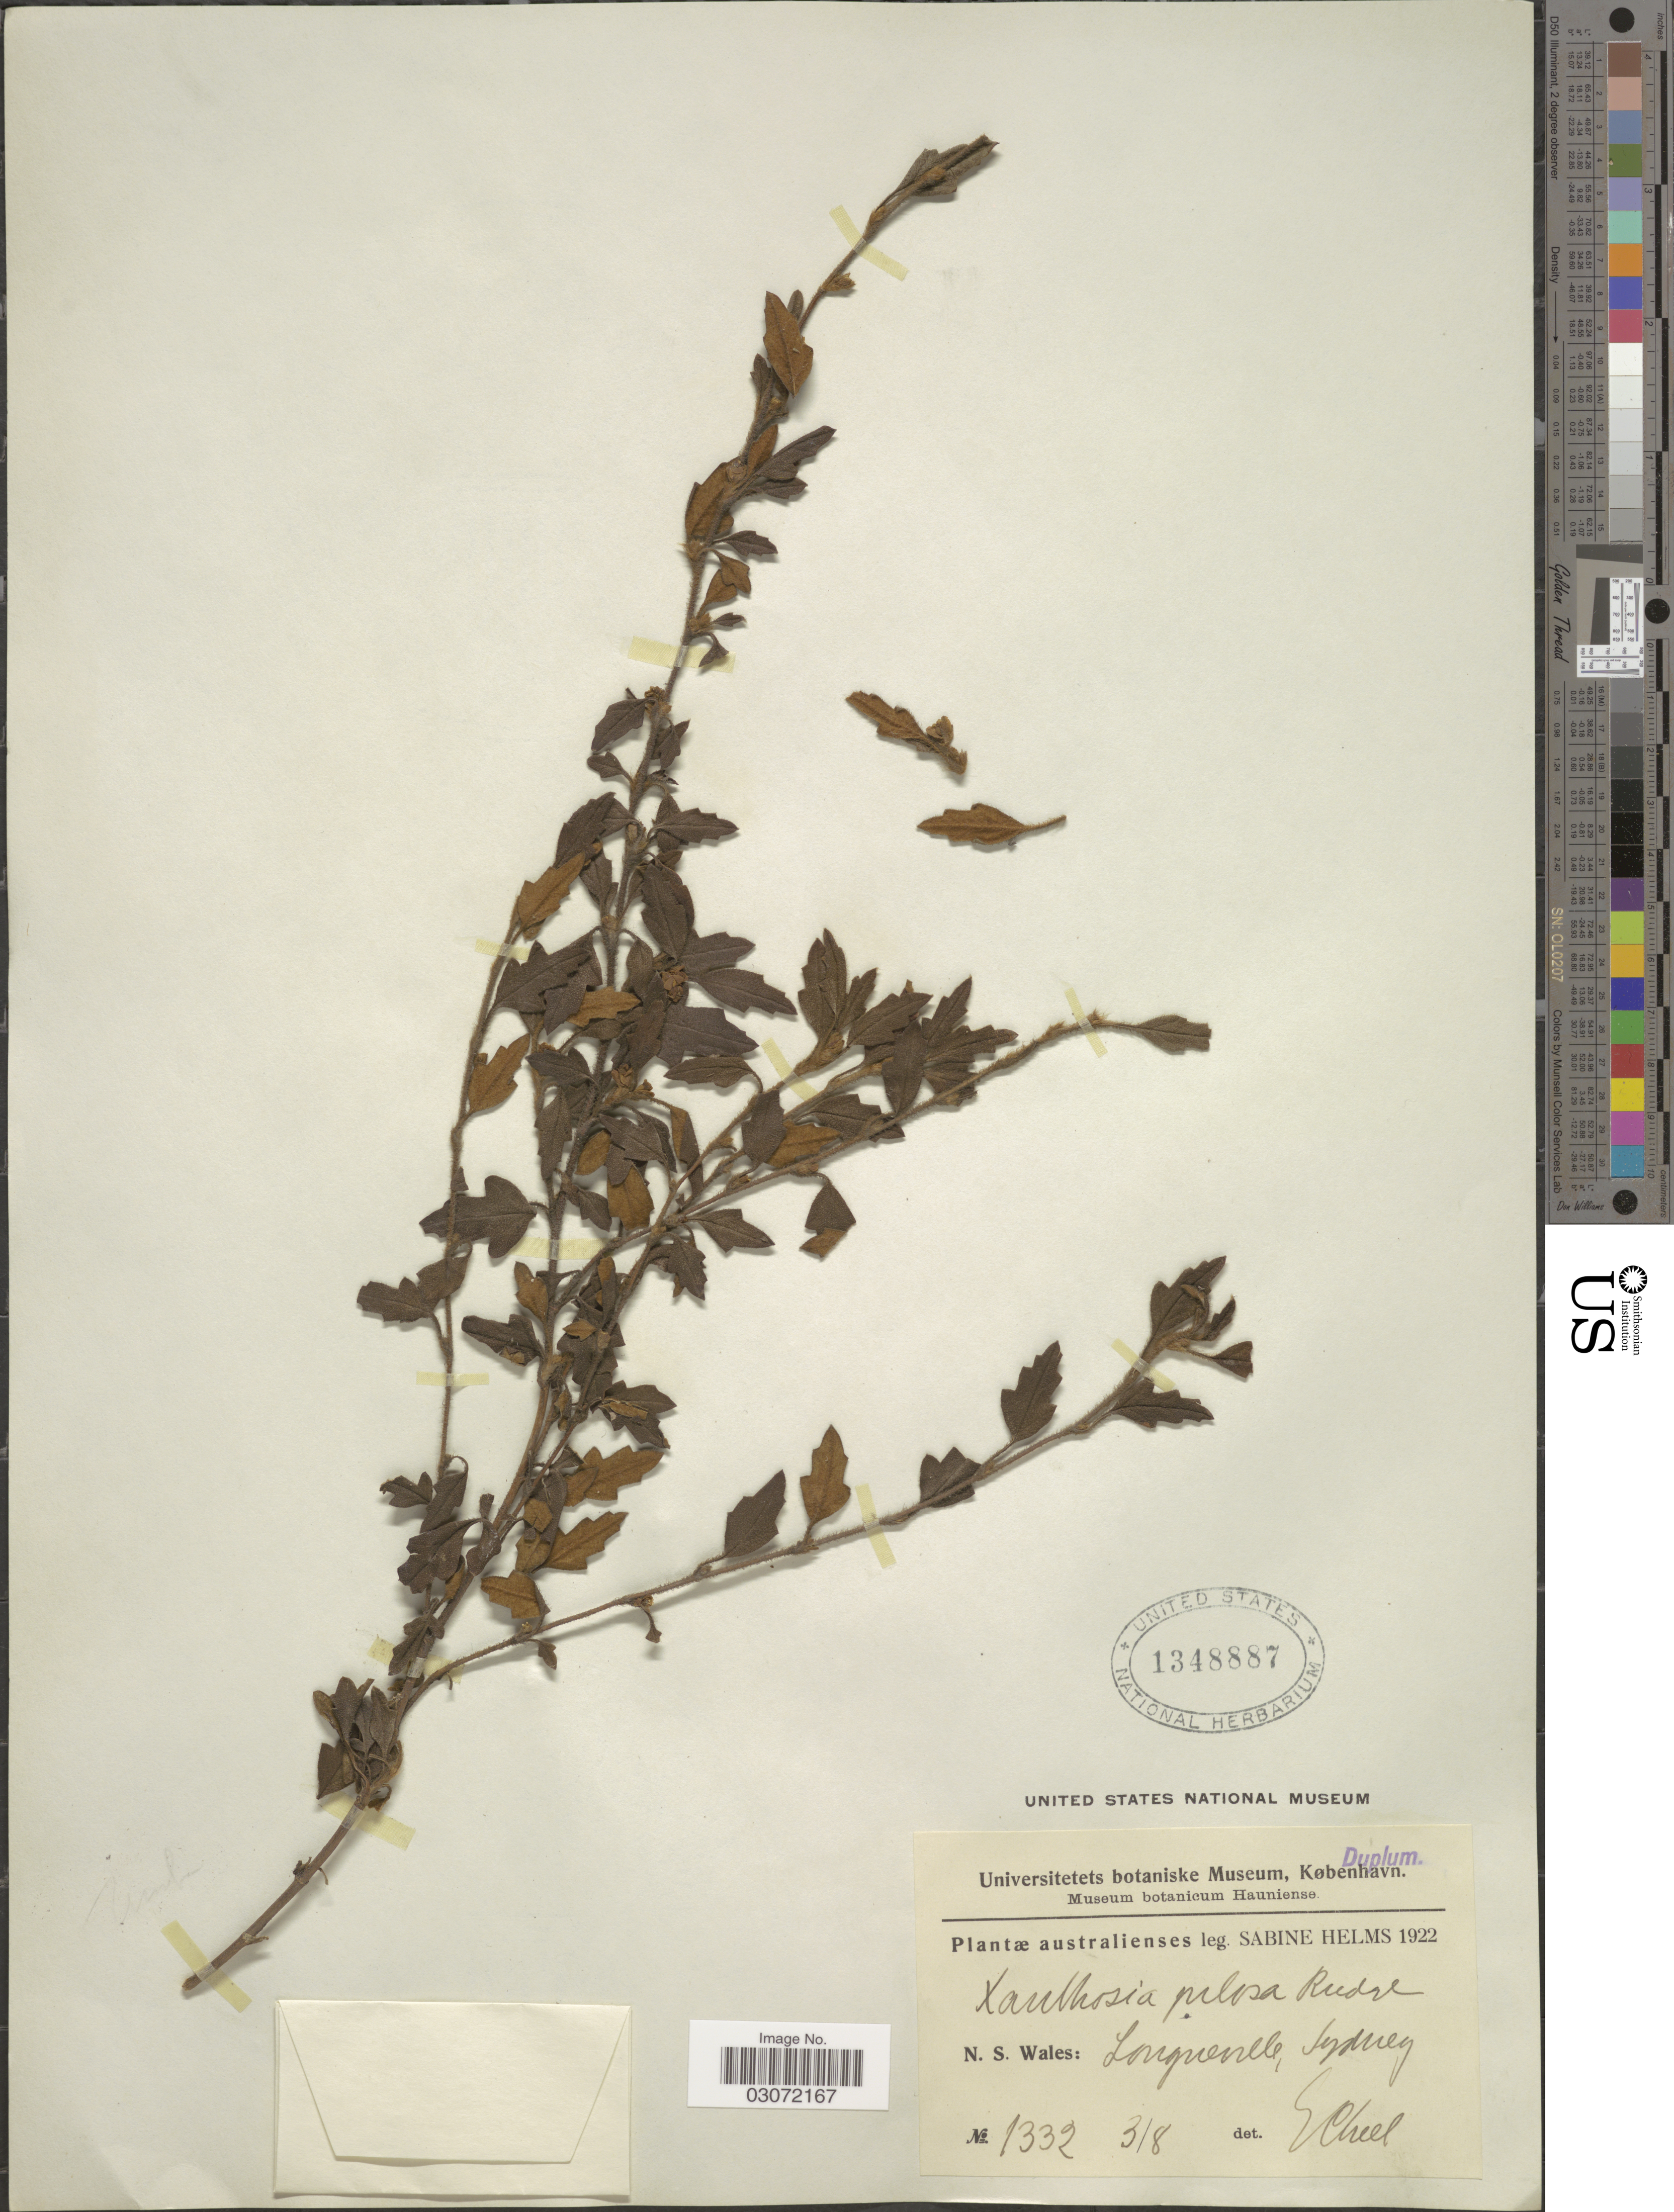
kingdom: Plantae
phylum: Tracheophyta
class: Magnoliopsida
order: Apiales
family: Apiaceae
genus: Xanthosia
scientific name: Xanthosia pilosa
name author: Rudge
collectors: S. Helms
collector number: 1332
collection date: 1922-08-03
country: Australia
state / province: New South Wales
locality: Longueville, Sydney.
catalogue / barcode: US 1348887